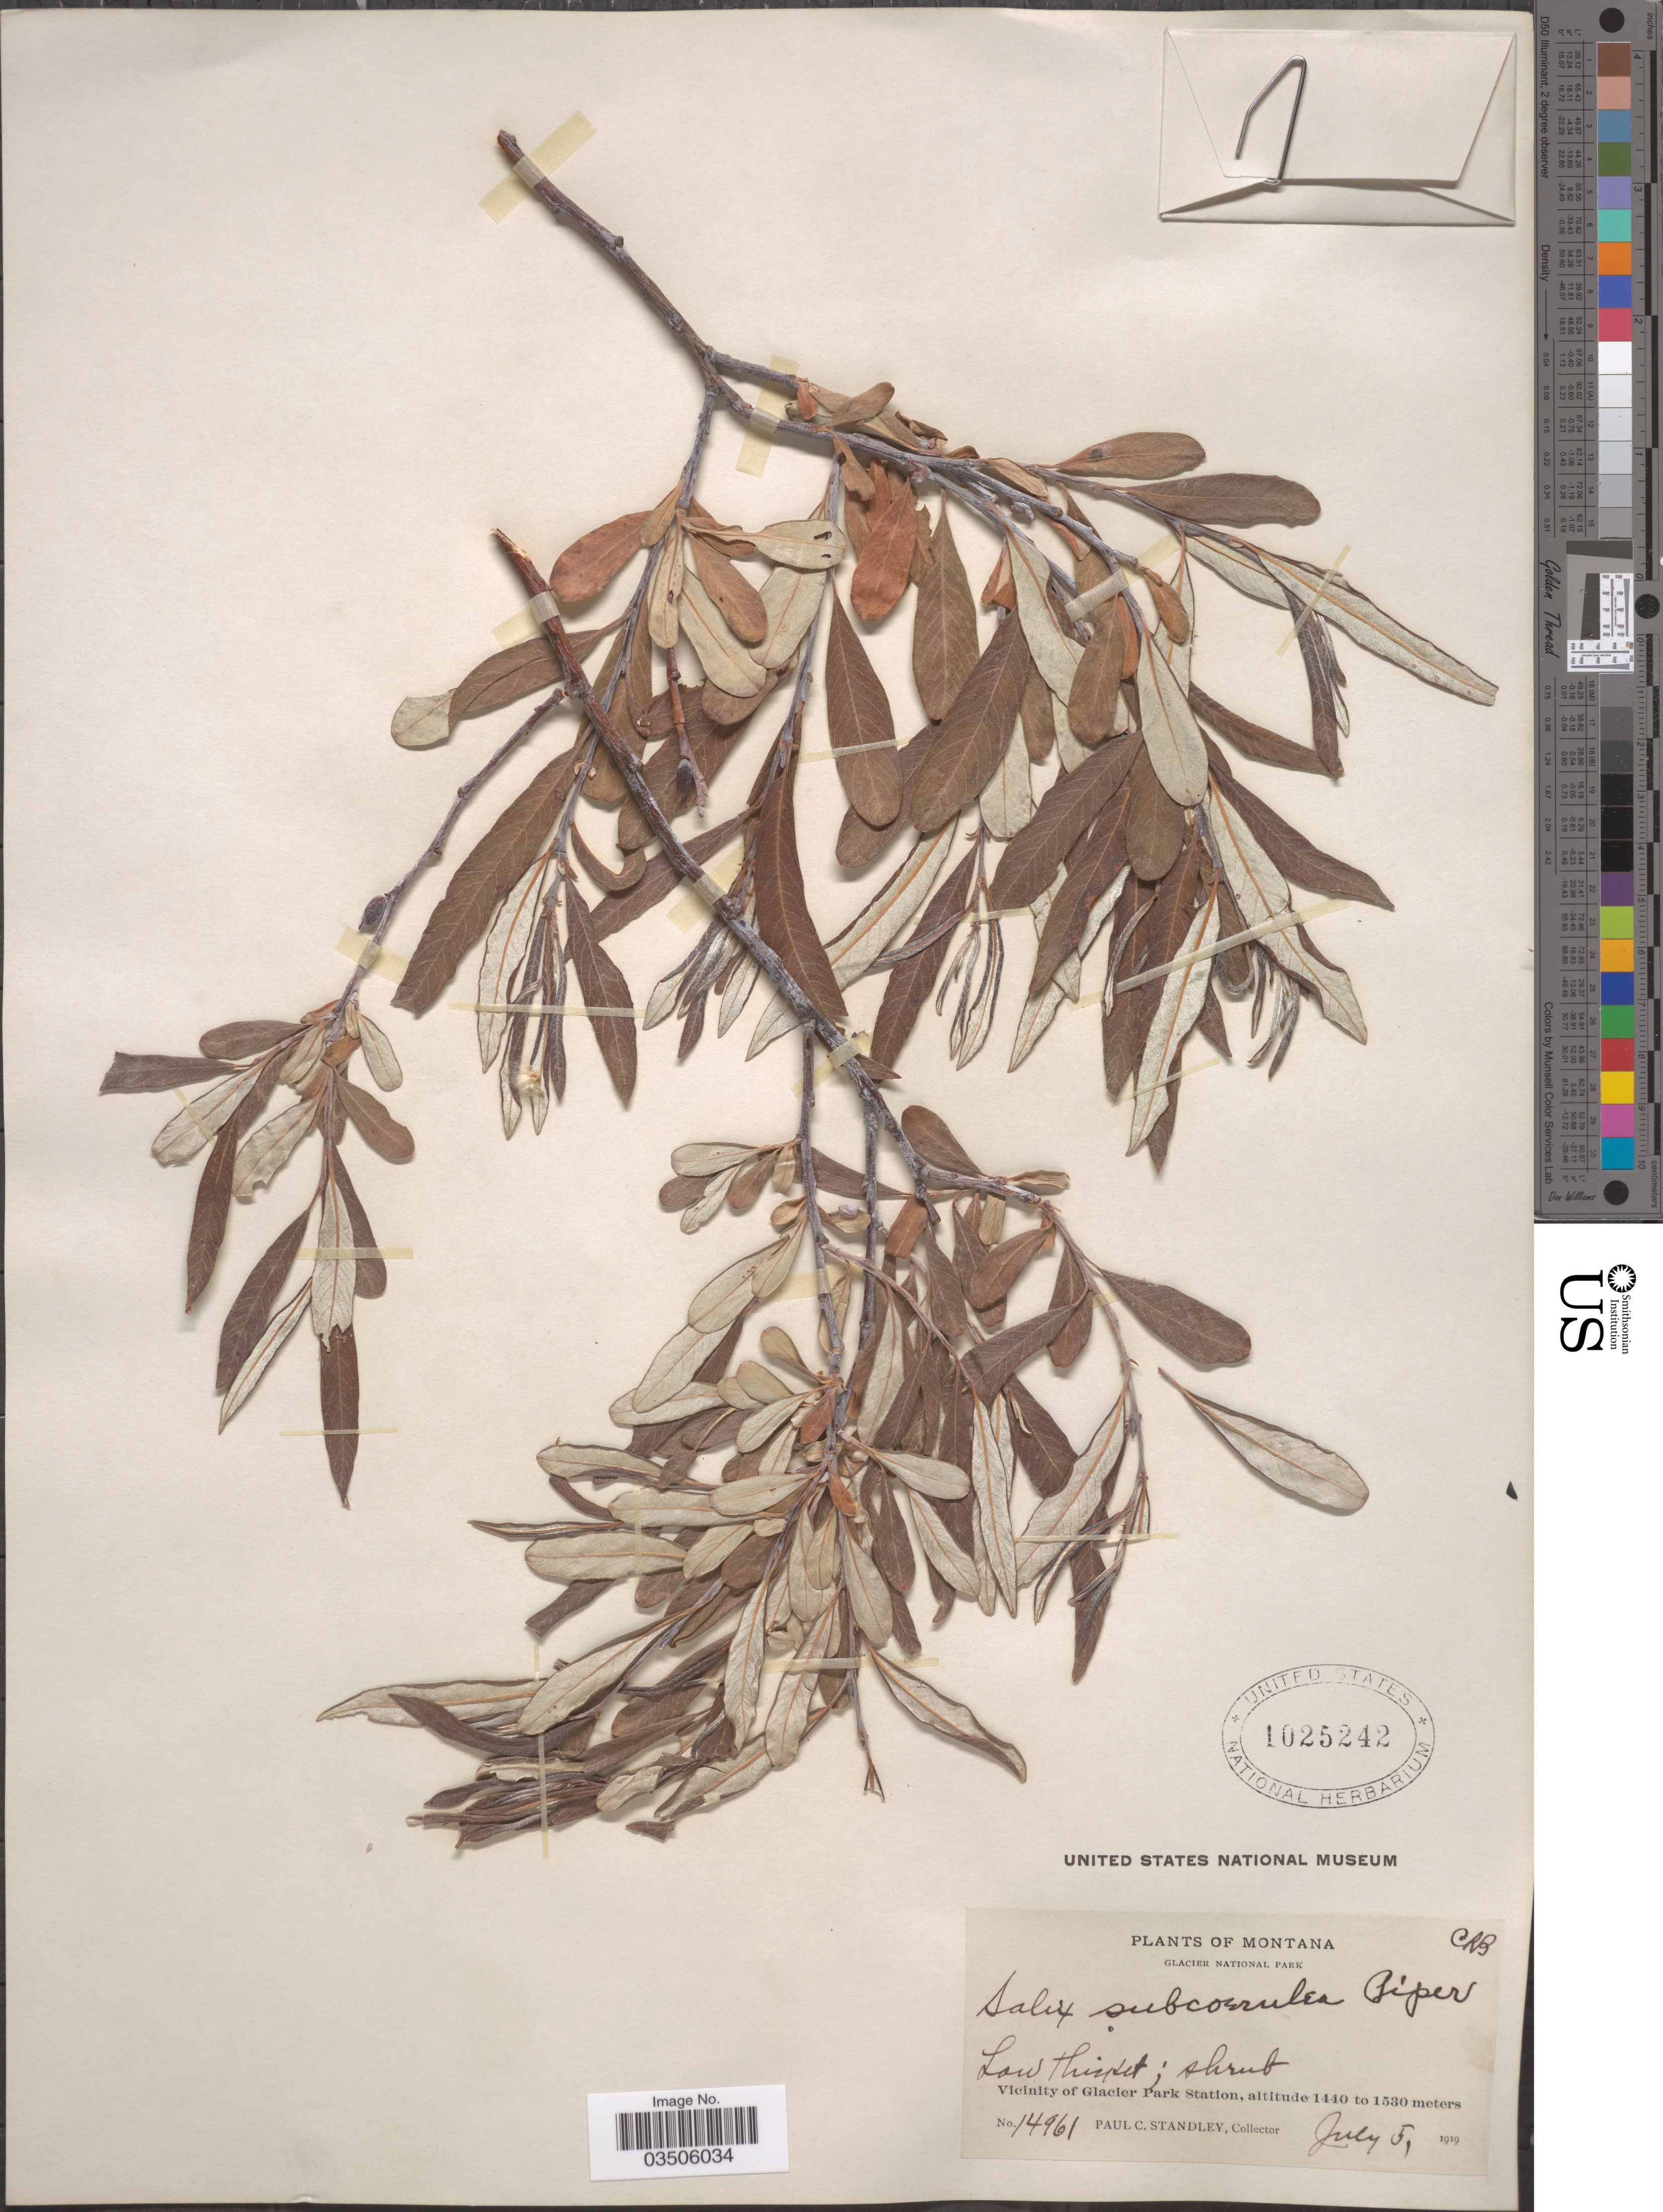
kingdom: Plantae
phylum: Tracheophyta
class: Magnoliopsida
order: Malpighiales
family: Salicaceae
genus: Salix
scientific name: Salix subcoerulea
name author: Piper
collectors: P. C. Standley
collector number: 14961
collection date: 1919-07-05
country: United States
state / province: Montana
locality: Glacier National Park. Vicinity of Galcier Park Station.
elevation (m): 1440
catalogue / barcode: US 1025242